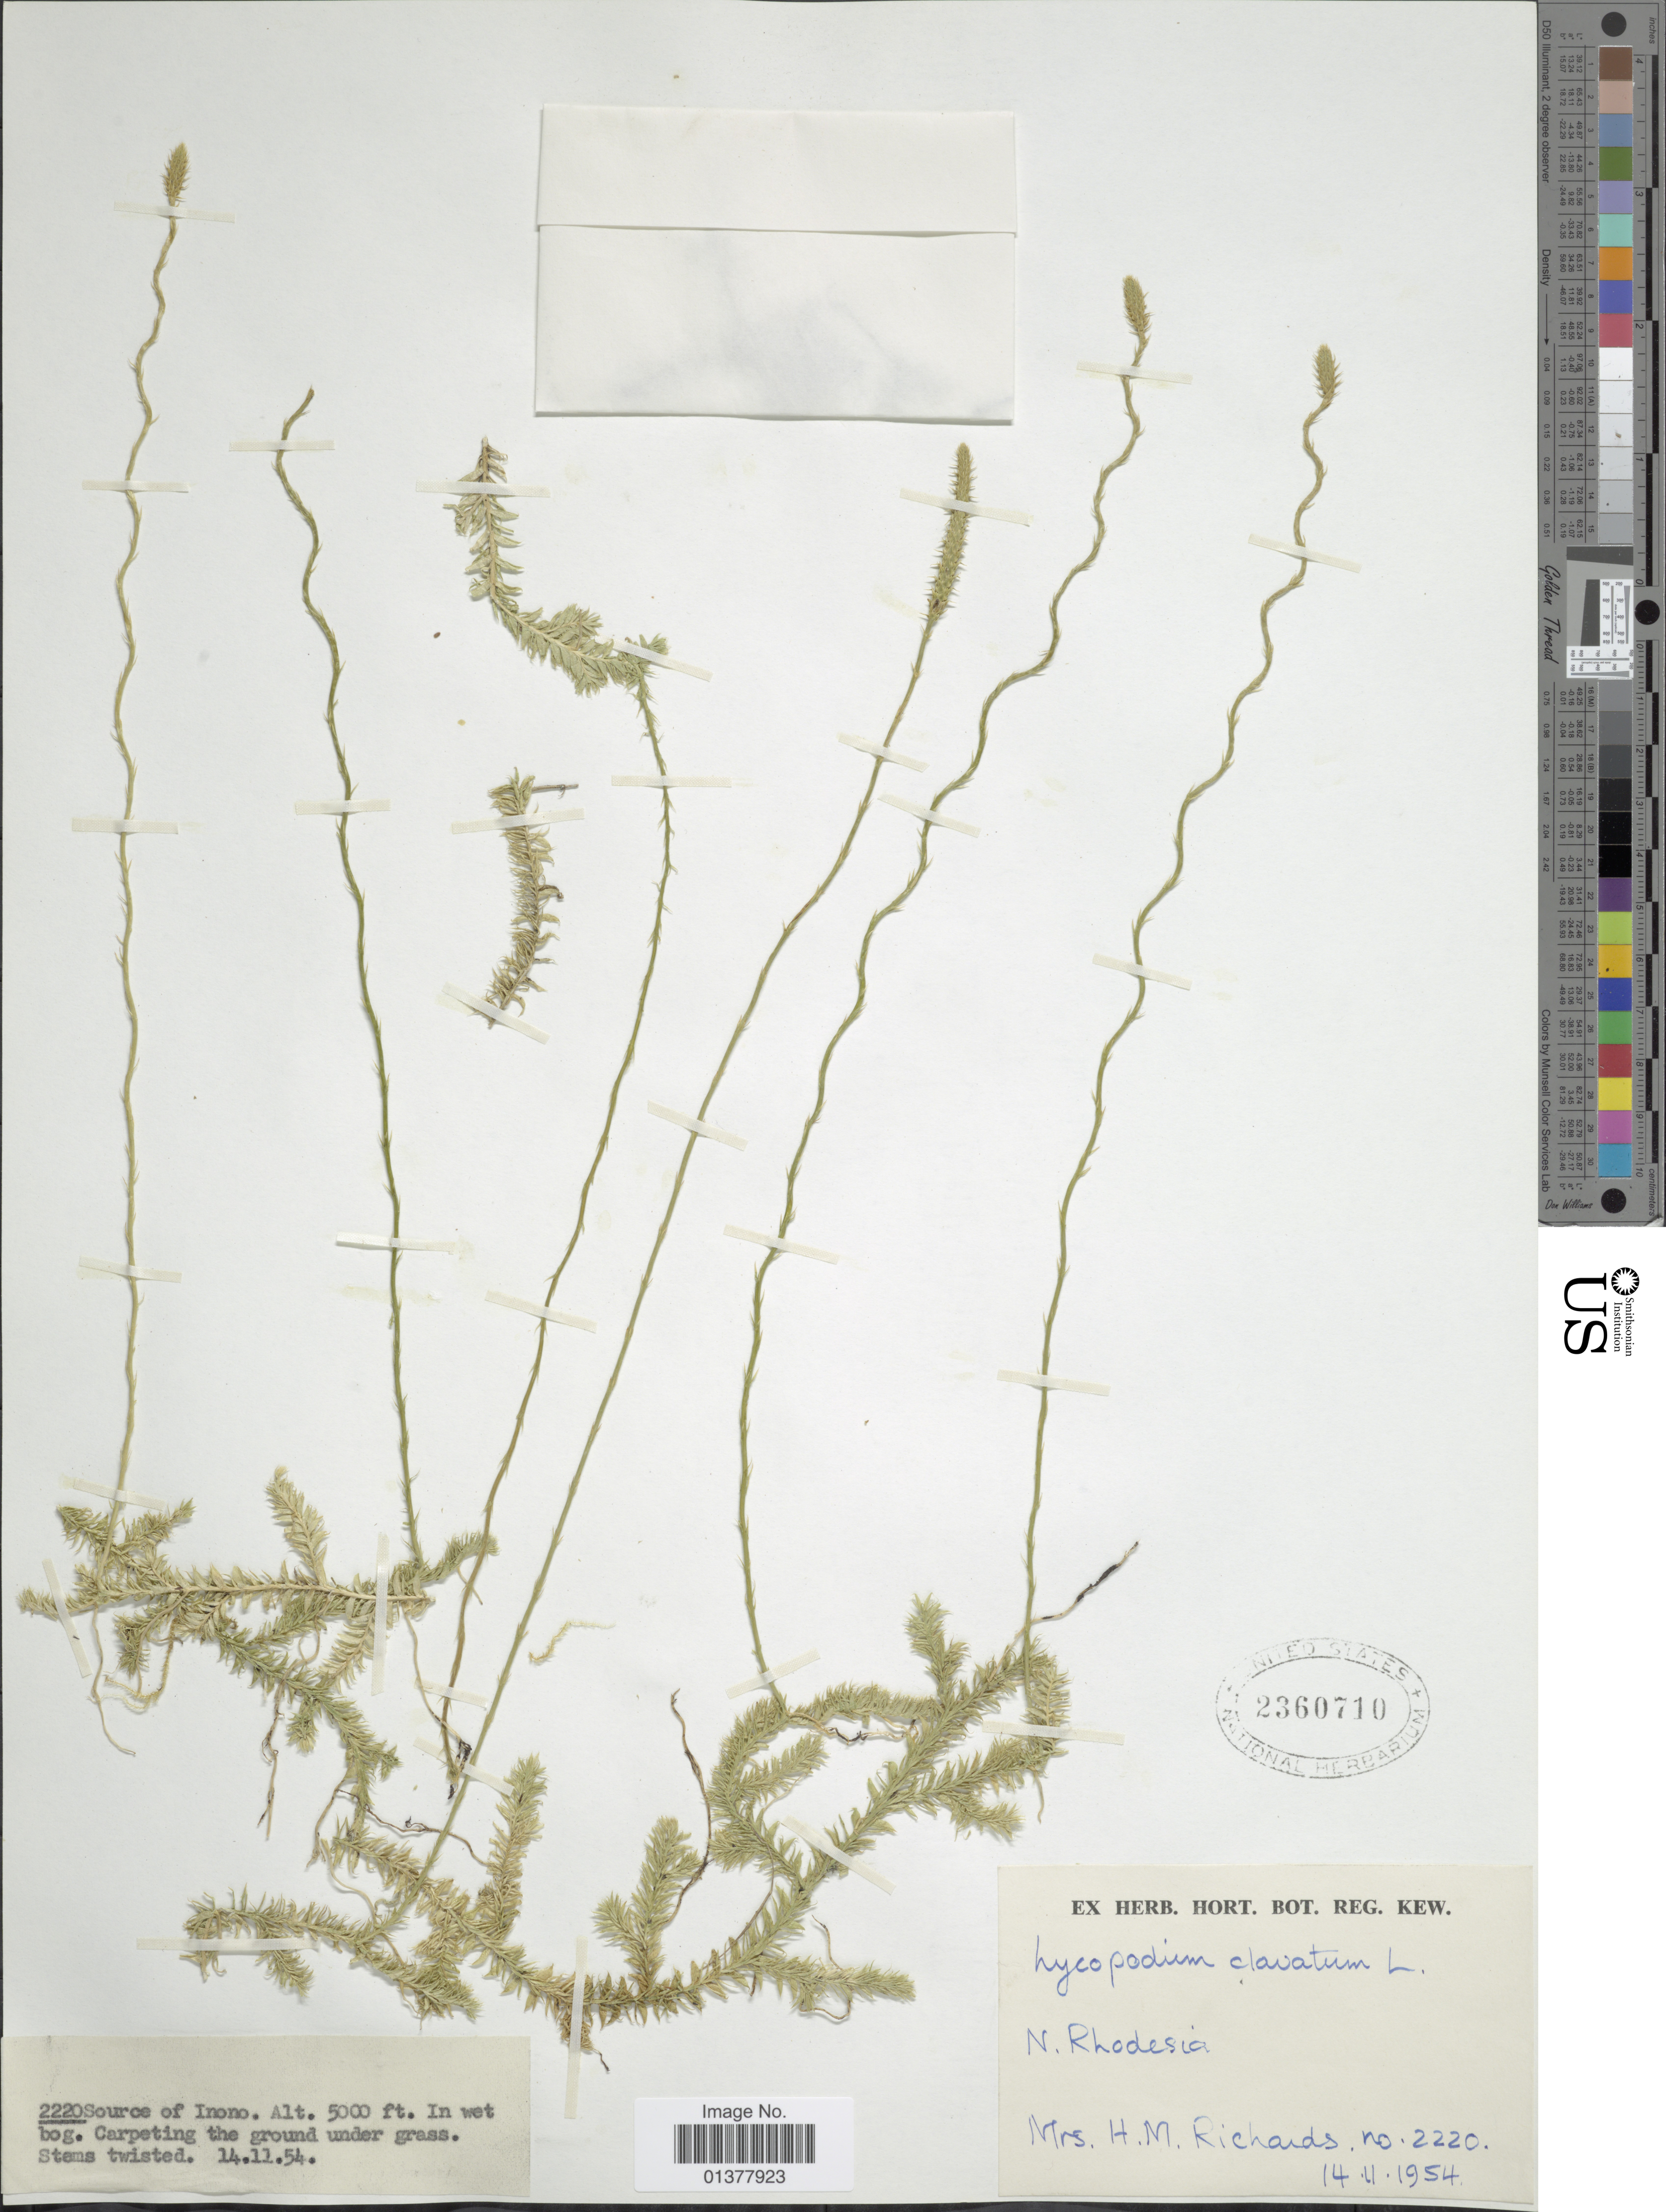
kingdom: Plantae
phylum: Tracheophyta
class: Lycopodiopsida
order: Lycopodiales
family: Lycopodiaceae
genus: Lycopodium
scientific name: Lycopodium clavatum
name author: L.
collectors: H. Richards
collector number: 2220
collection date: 1954-11-14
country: Zambia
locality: N. Rhodesia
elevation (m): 1524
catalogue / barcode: US 2360710